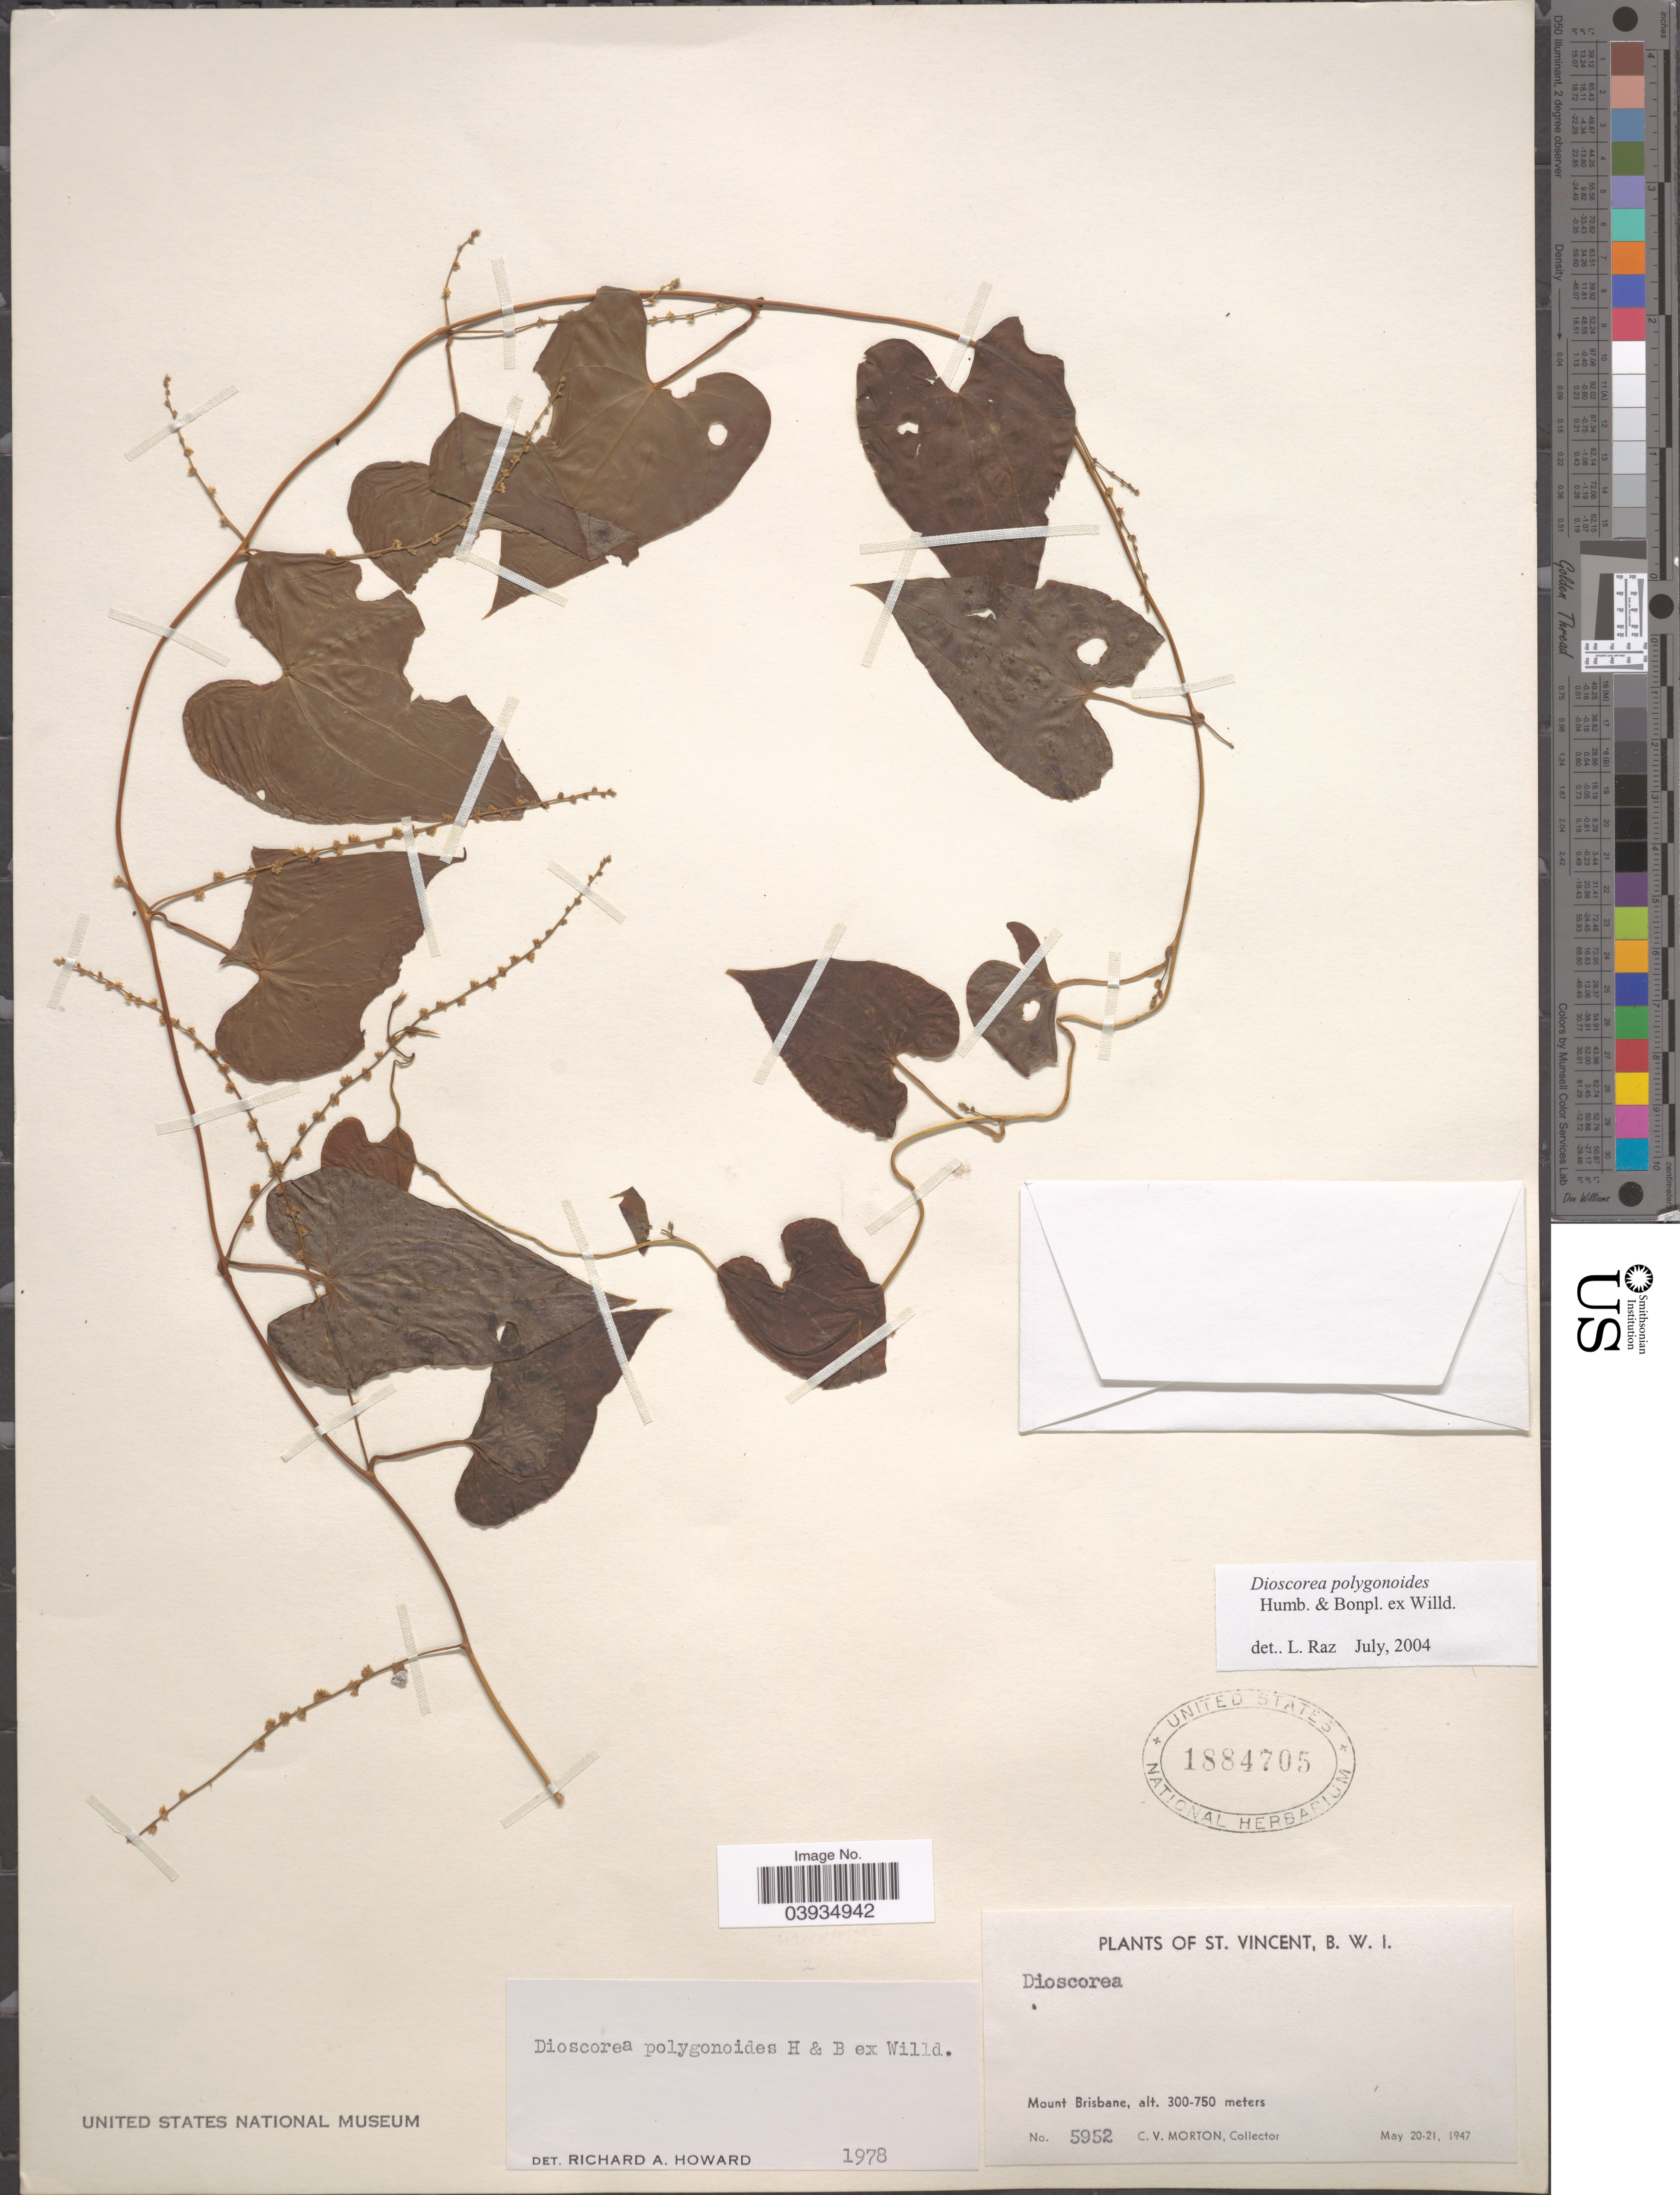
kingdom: Plantae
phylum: Tracheophyta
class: Liliopsida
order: Dioscoreales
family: Dioscoreaceae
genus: Dioscorea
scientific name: Dioscorea polygonoides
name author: Humb. & Bonpl. ex Willd.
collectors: C. V. Morton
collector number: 5952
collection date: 1947-05-20/1947-05-21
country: St. Vincent - Grenadines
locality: St. Vincent, B.W. I. Mount Brisbane.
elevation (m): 300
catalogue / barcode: US 1884705